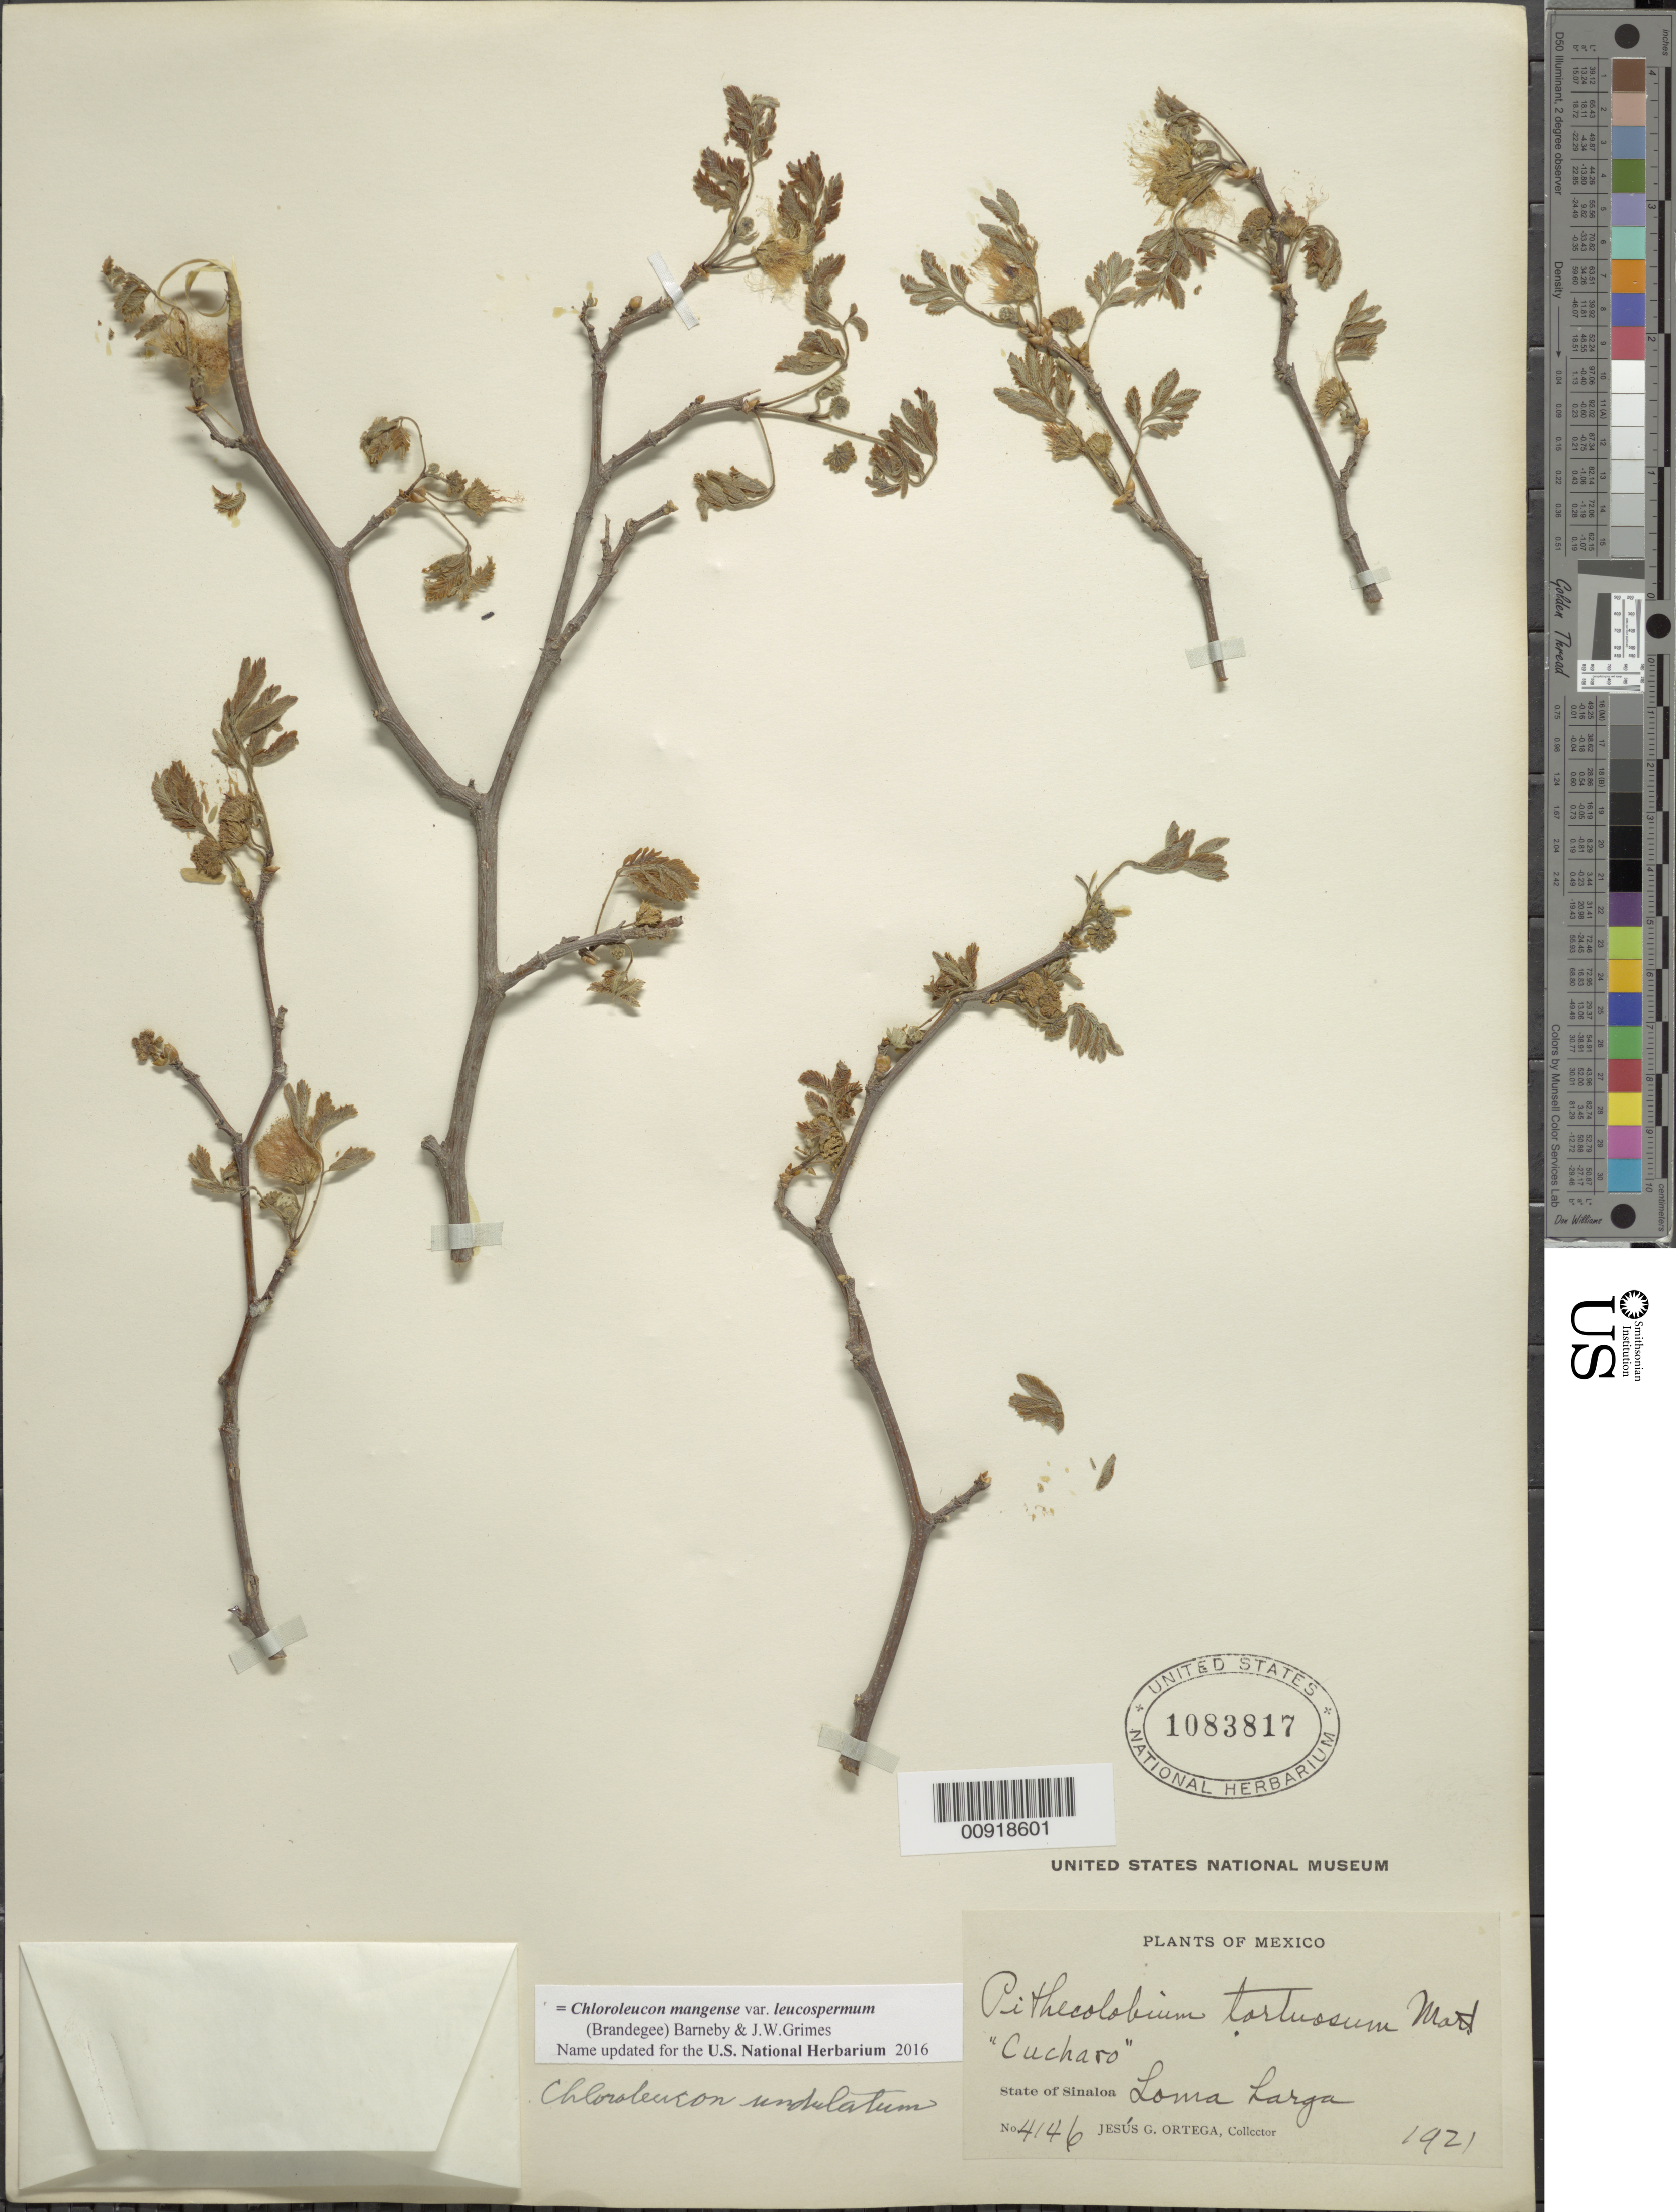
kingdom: Plantae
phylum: Tracheophyta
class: Magnoliopsida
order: Fabales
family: Fabaceae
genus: Chloroleucon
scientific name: Chloroleucon mangense var. leucospermum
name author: (Brandegee) Barneby & J.W. Grimes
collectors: J. Ortega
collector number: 4146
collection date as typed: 1921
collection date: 1921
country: Mexico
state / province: Sinaloa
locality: State of Sinaloa: Loma Larga.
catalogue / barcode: US 1083817